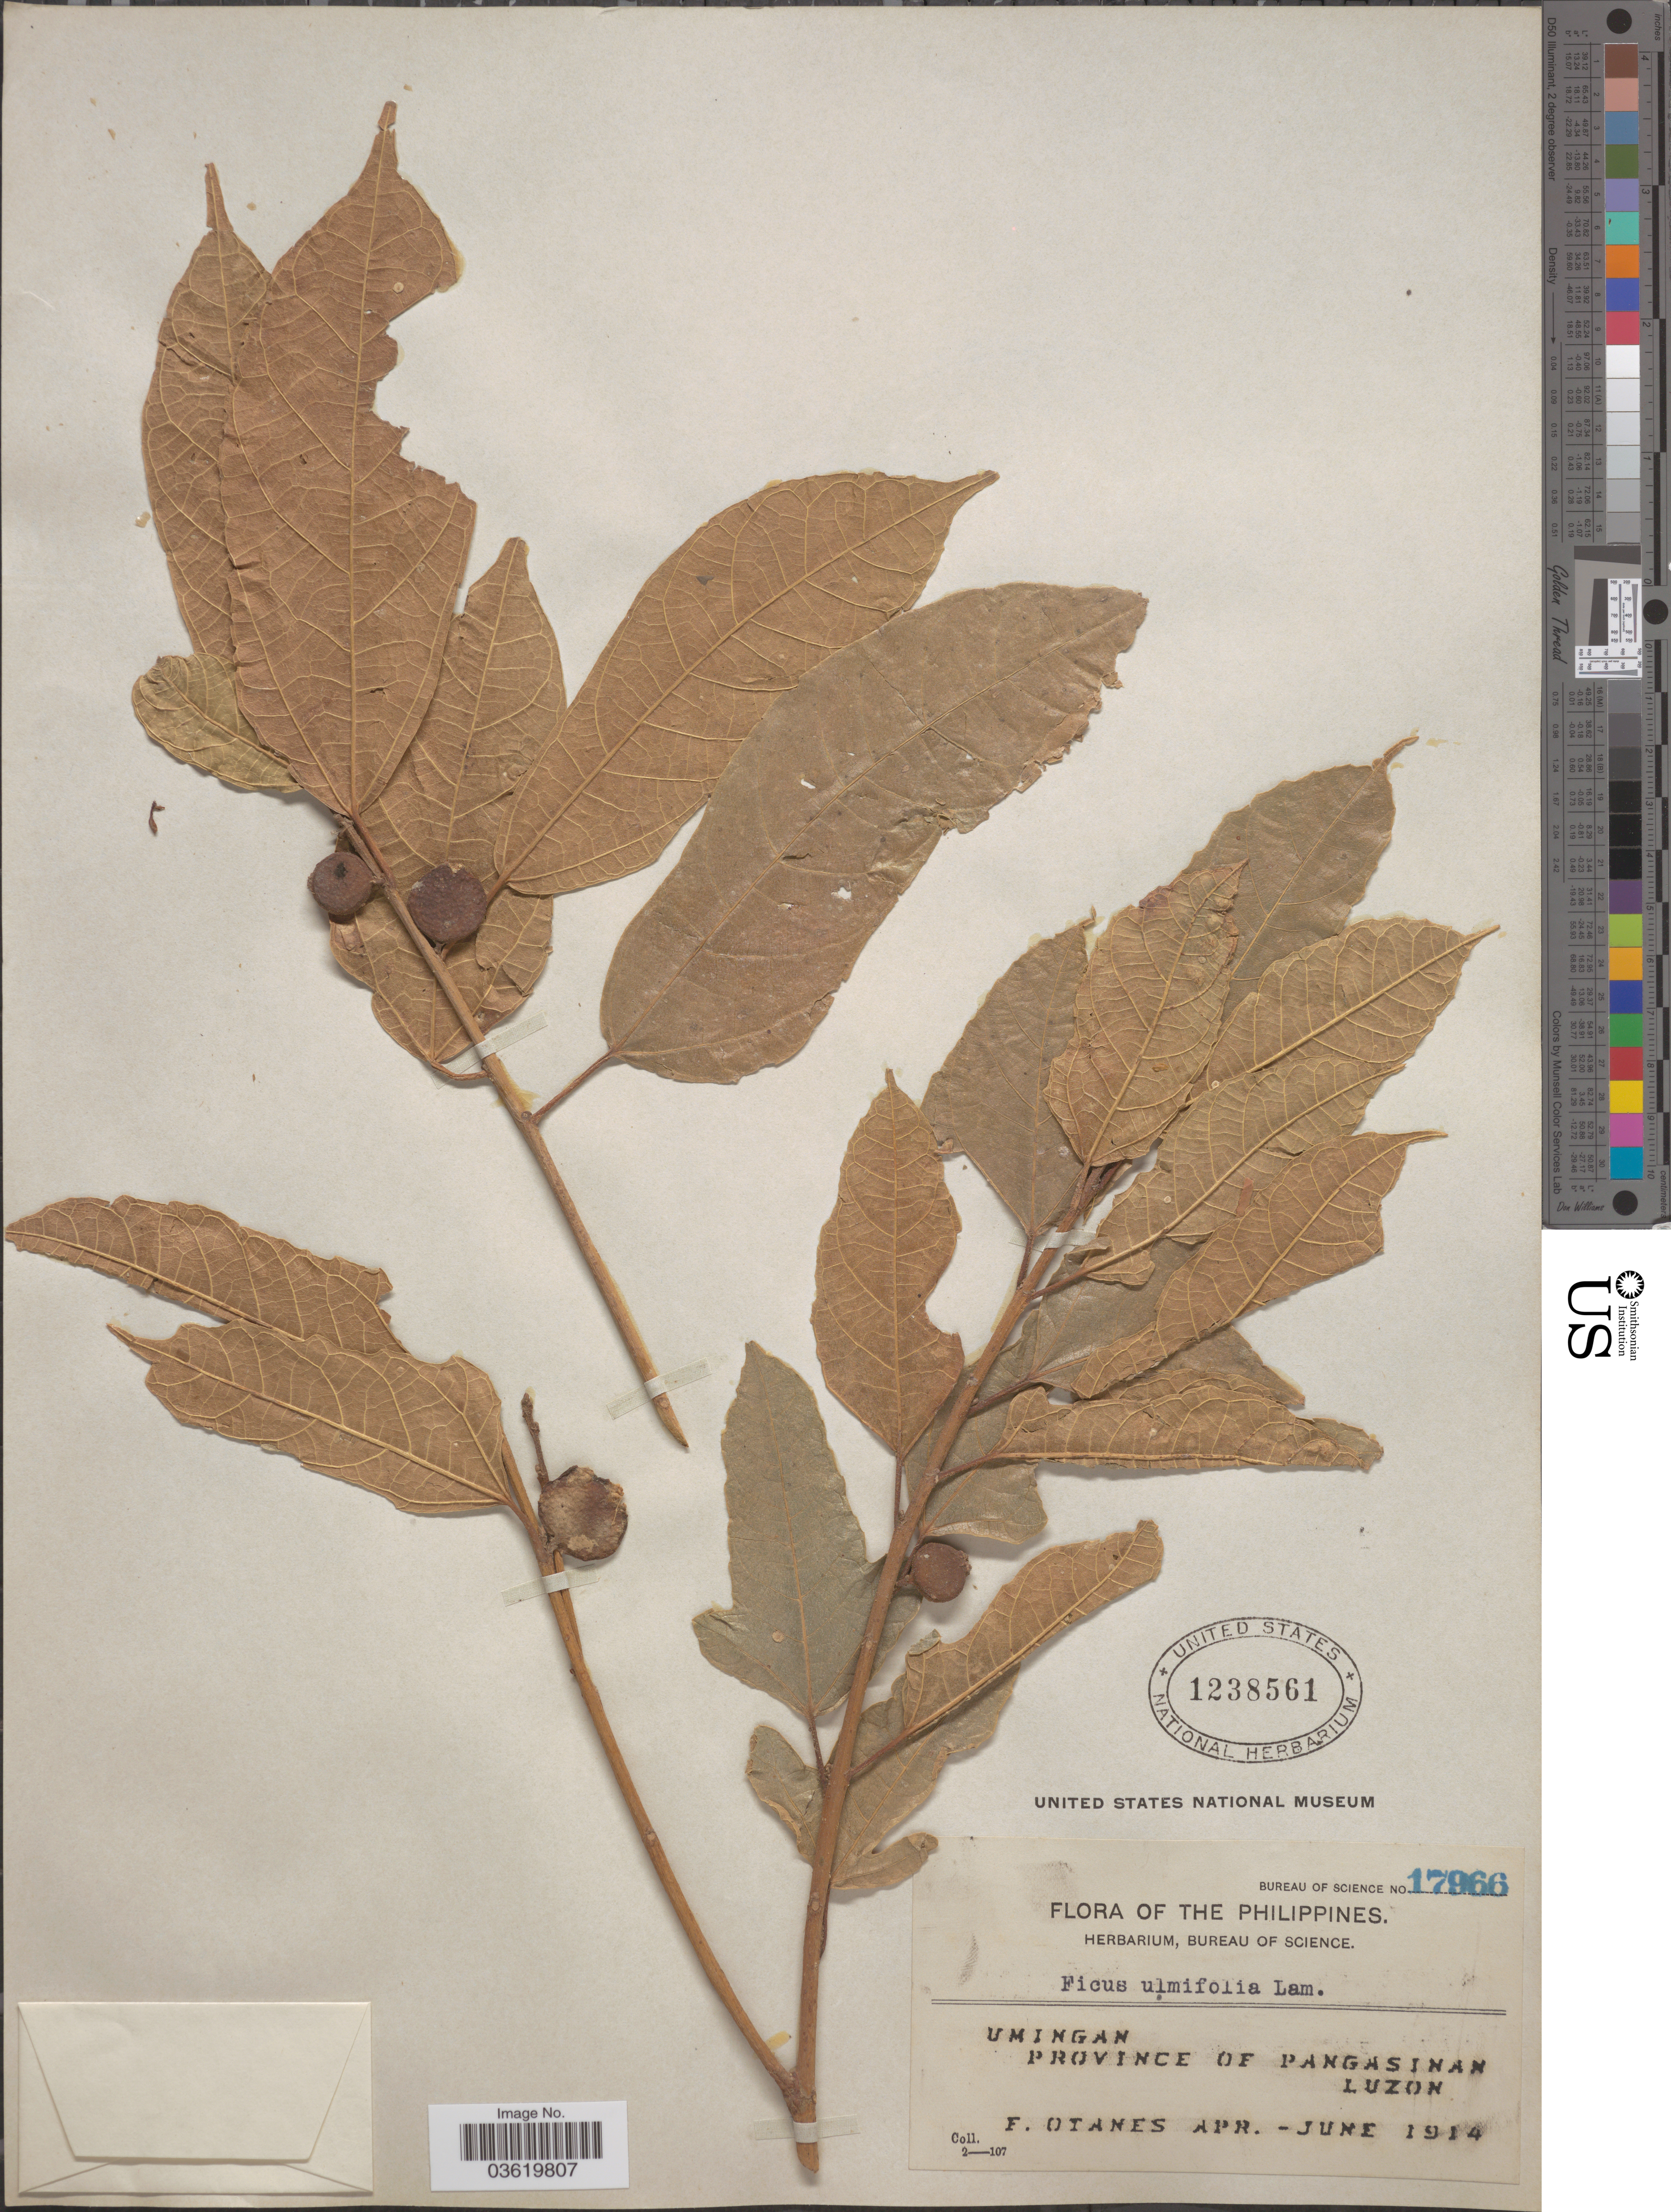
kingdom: Plantae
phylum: Tracheophyta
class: Magnoliopsida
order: Rosales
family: Moraceae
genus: Ficus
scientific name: Ficus ulmifolia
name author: Lam.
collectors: F. Q. Otanes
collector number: Bureau of Science 17966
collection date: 1914-04/1914-06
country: Philippines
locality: Umingan. Province of Pangasinan. Luzon.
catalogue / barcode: US 1238561